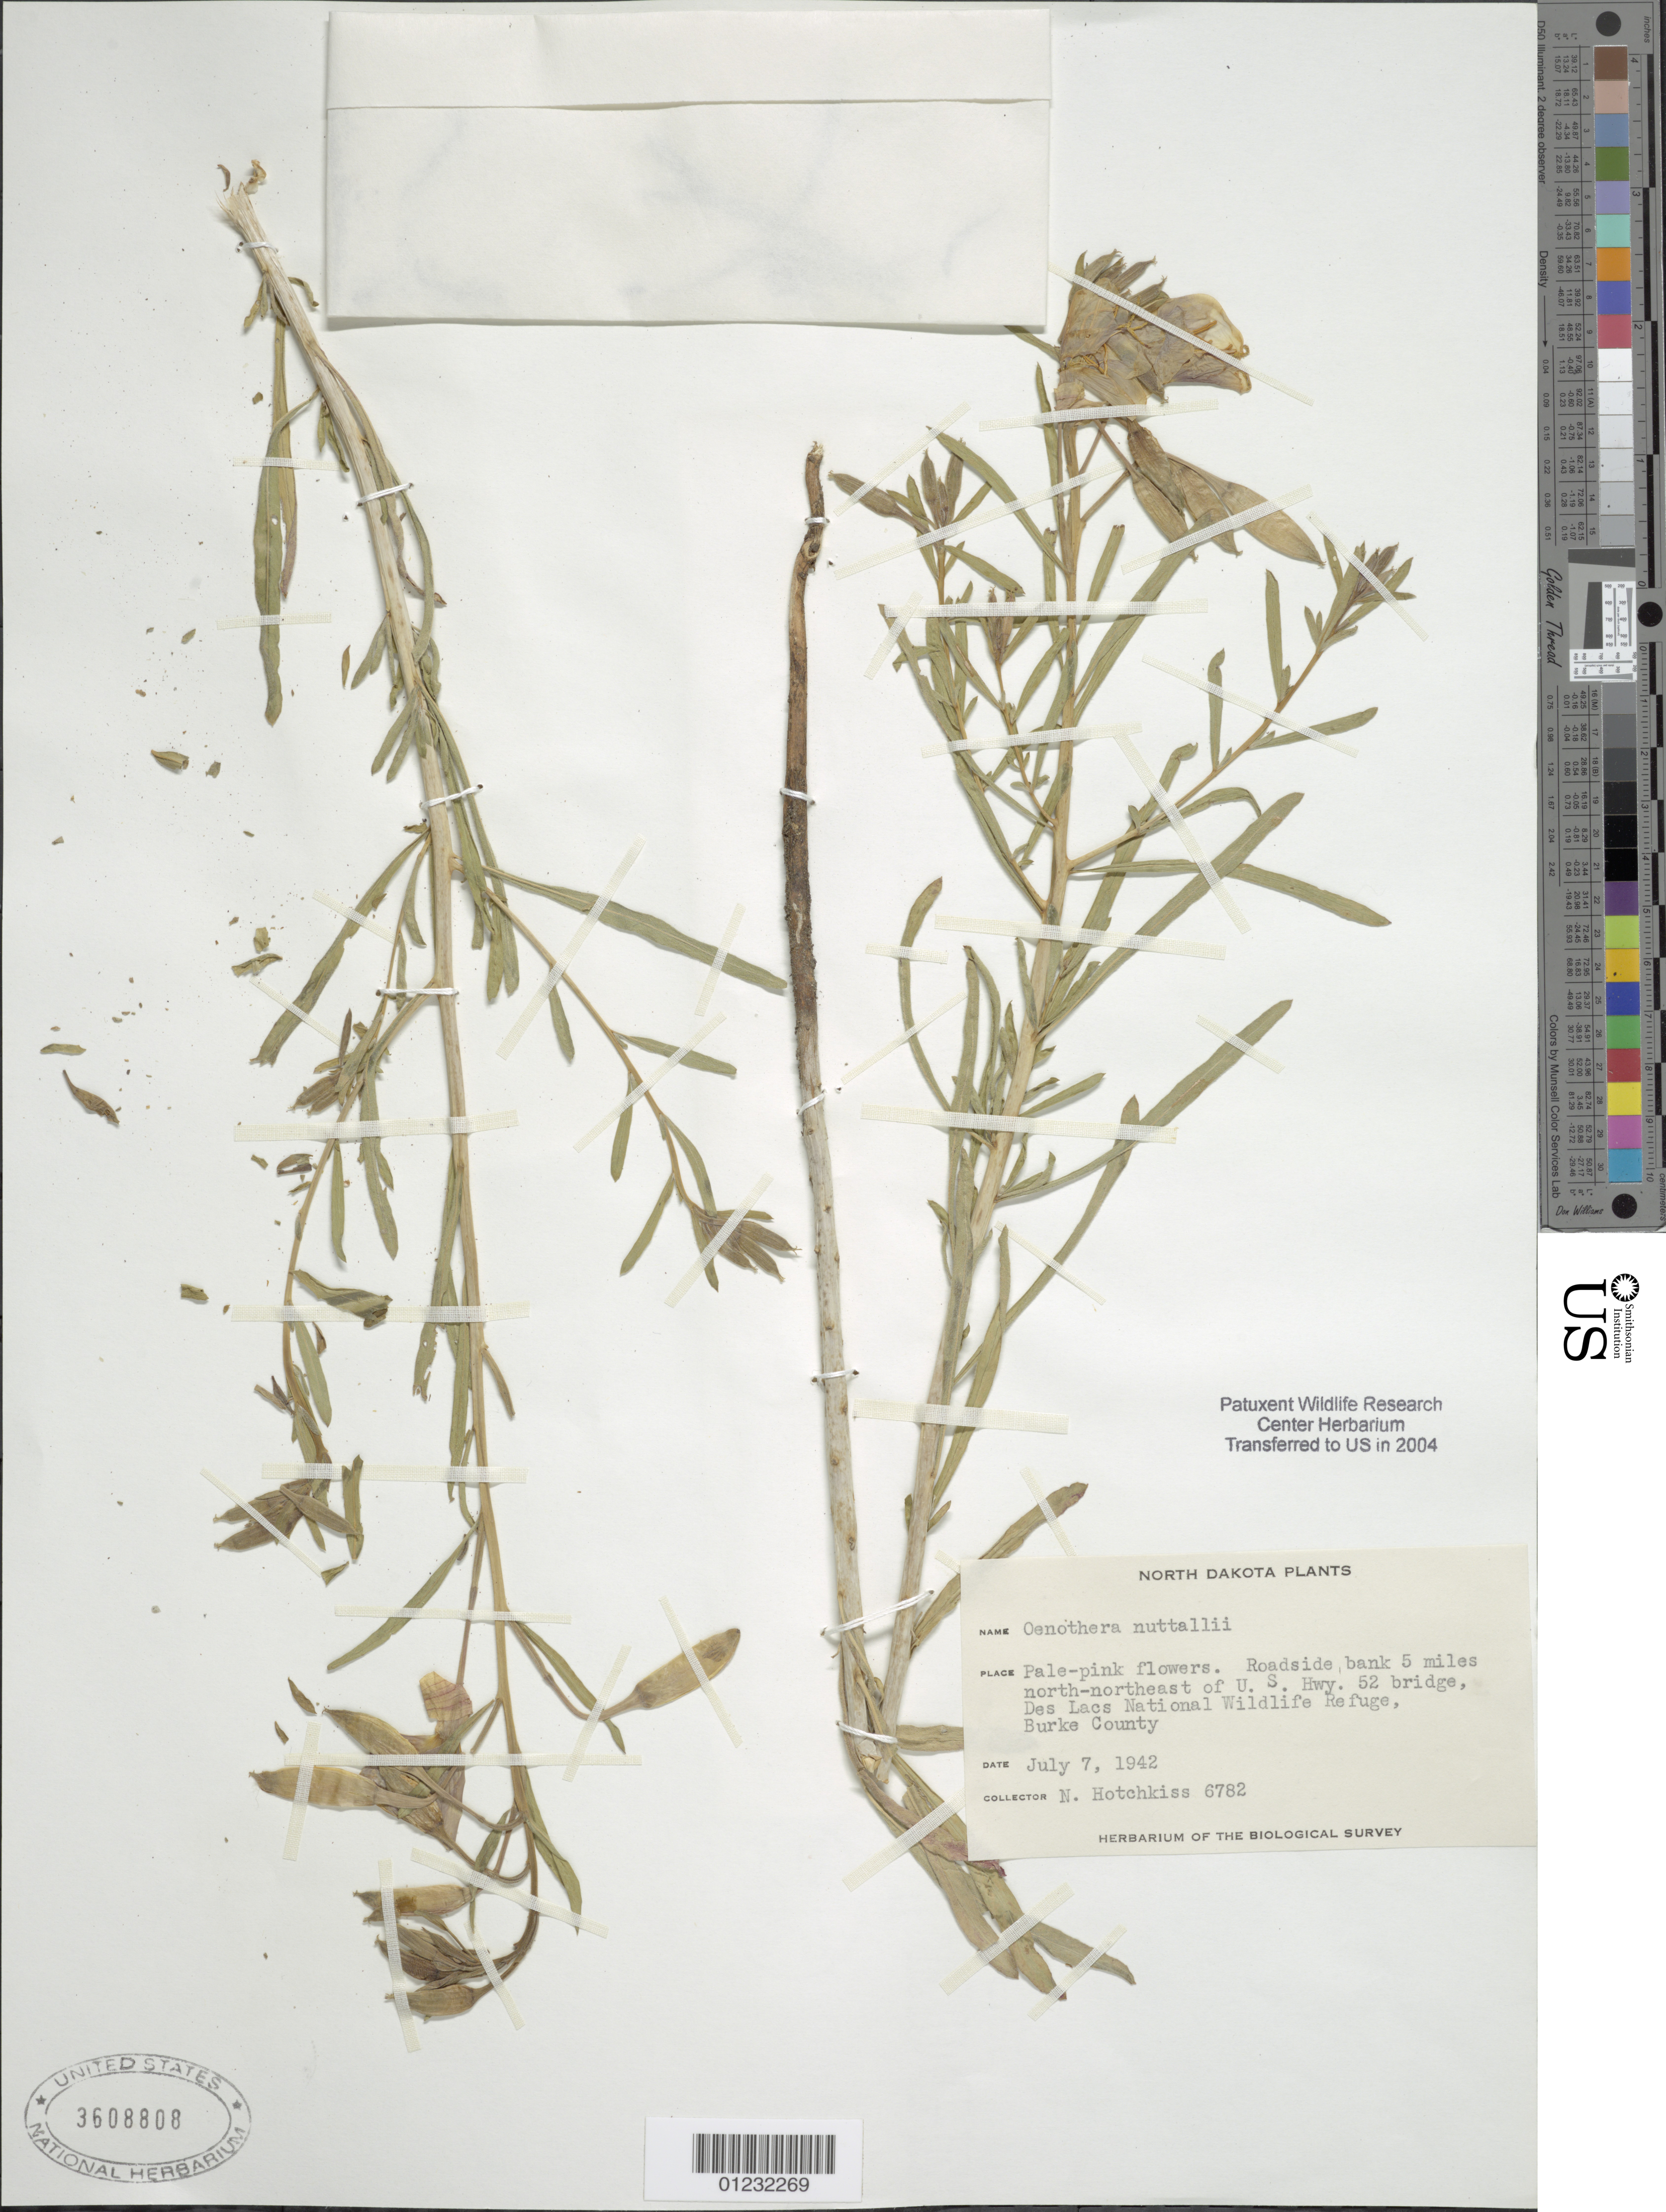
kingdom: Plantae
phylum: Tracheophyta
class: Magnoliopsida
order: Myrtales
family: Onagraceae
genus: Oenothera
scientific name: Oenothera nuttallii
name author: Sweet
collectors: N. Hotchkiss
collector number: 6782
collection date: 1942-07-07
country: United States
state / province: North Dakota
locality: North -Northeast of U.S. Hwy. 52 bridge,Des Lacs National Wildlife Refuge, Burke County.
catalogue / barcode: US 3608808